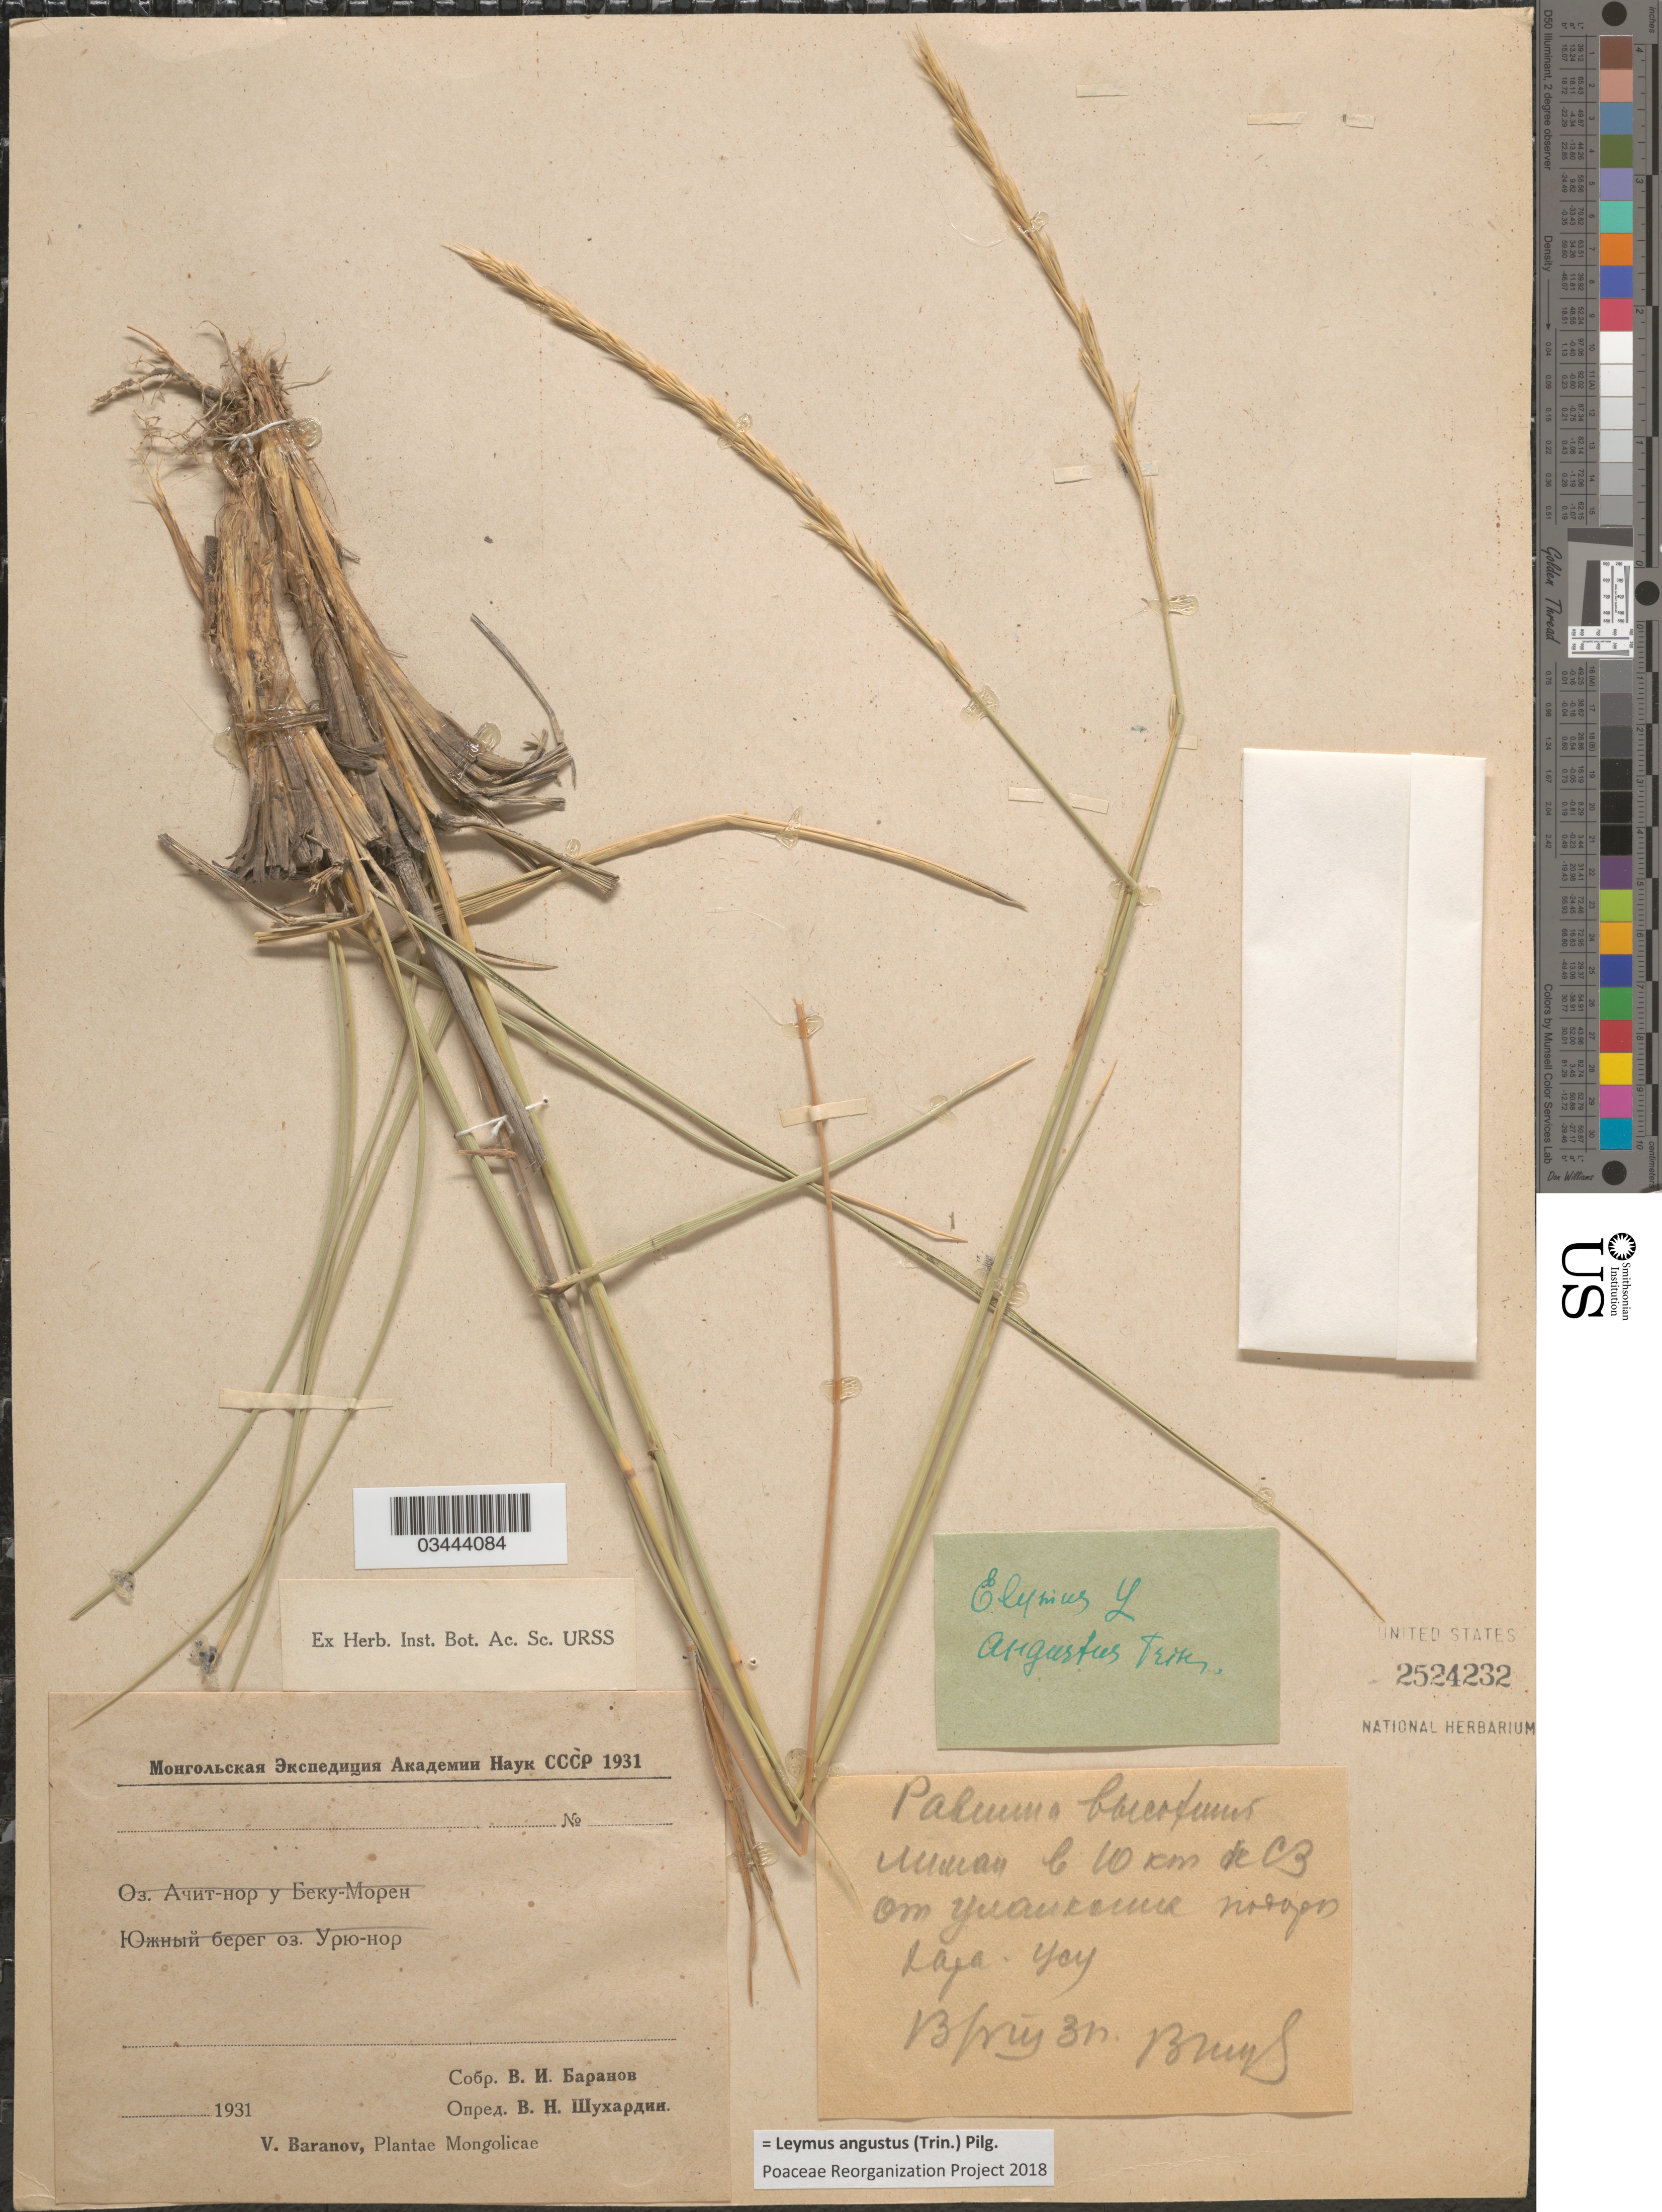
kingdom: Plantae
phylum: Tracheophyta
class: Liliopsida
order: Poales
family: Poaceae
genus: Leymus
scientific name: Leymus angustus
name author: (Trin.) Pilg.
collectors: V. Baranov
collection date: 1931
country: Mongolia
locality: Kara-Usu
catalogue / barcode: US 2524232